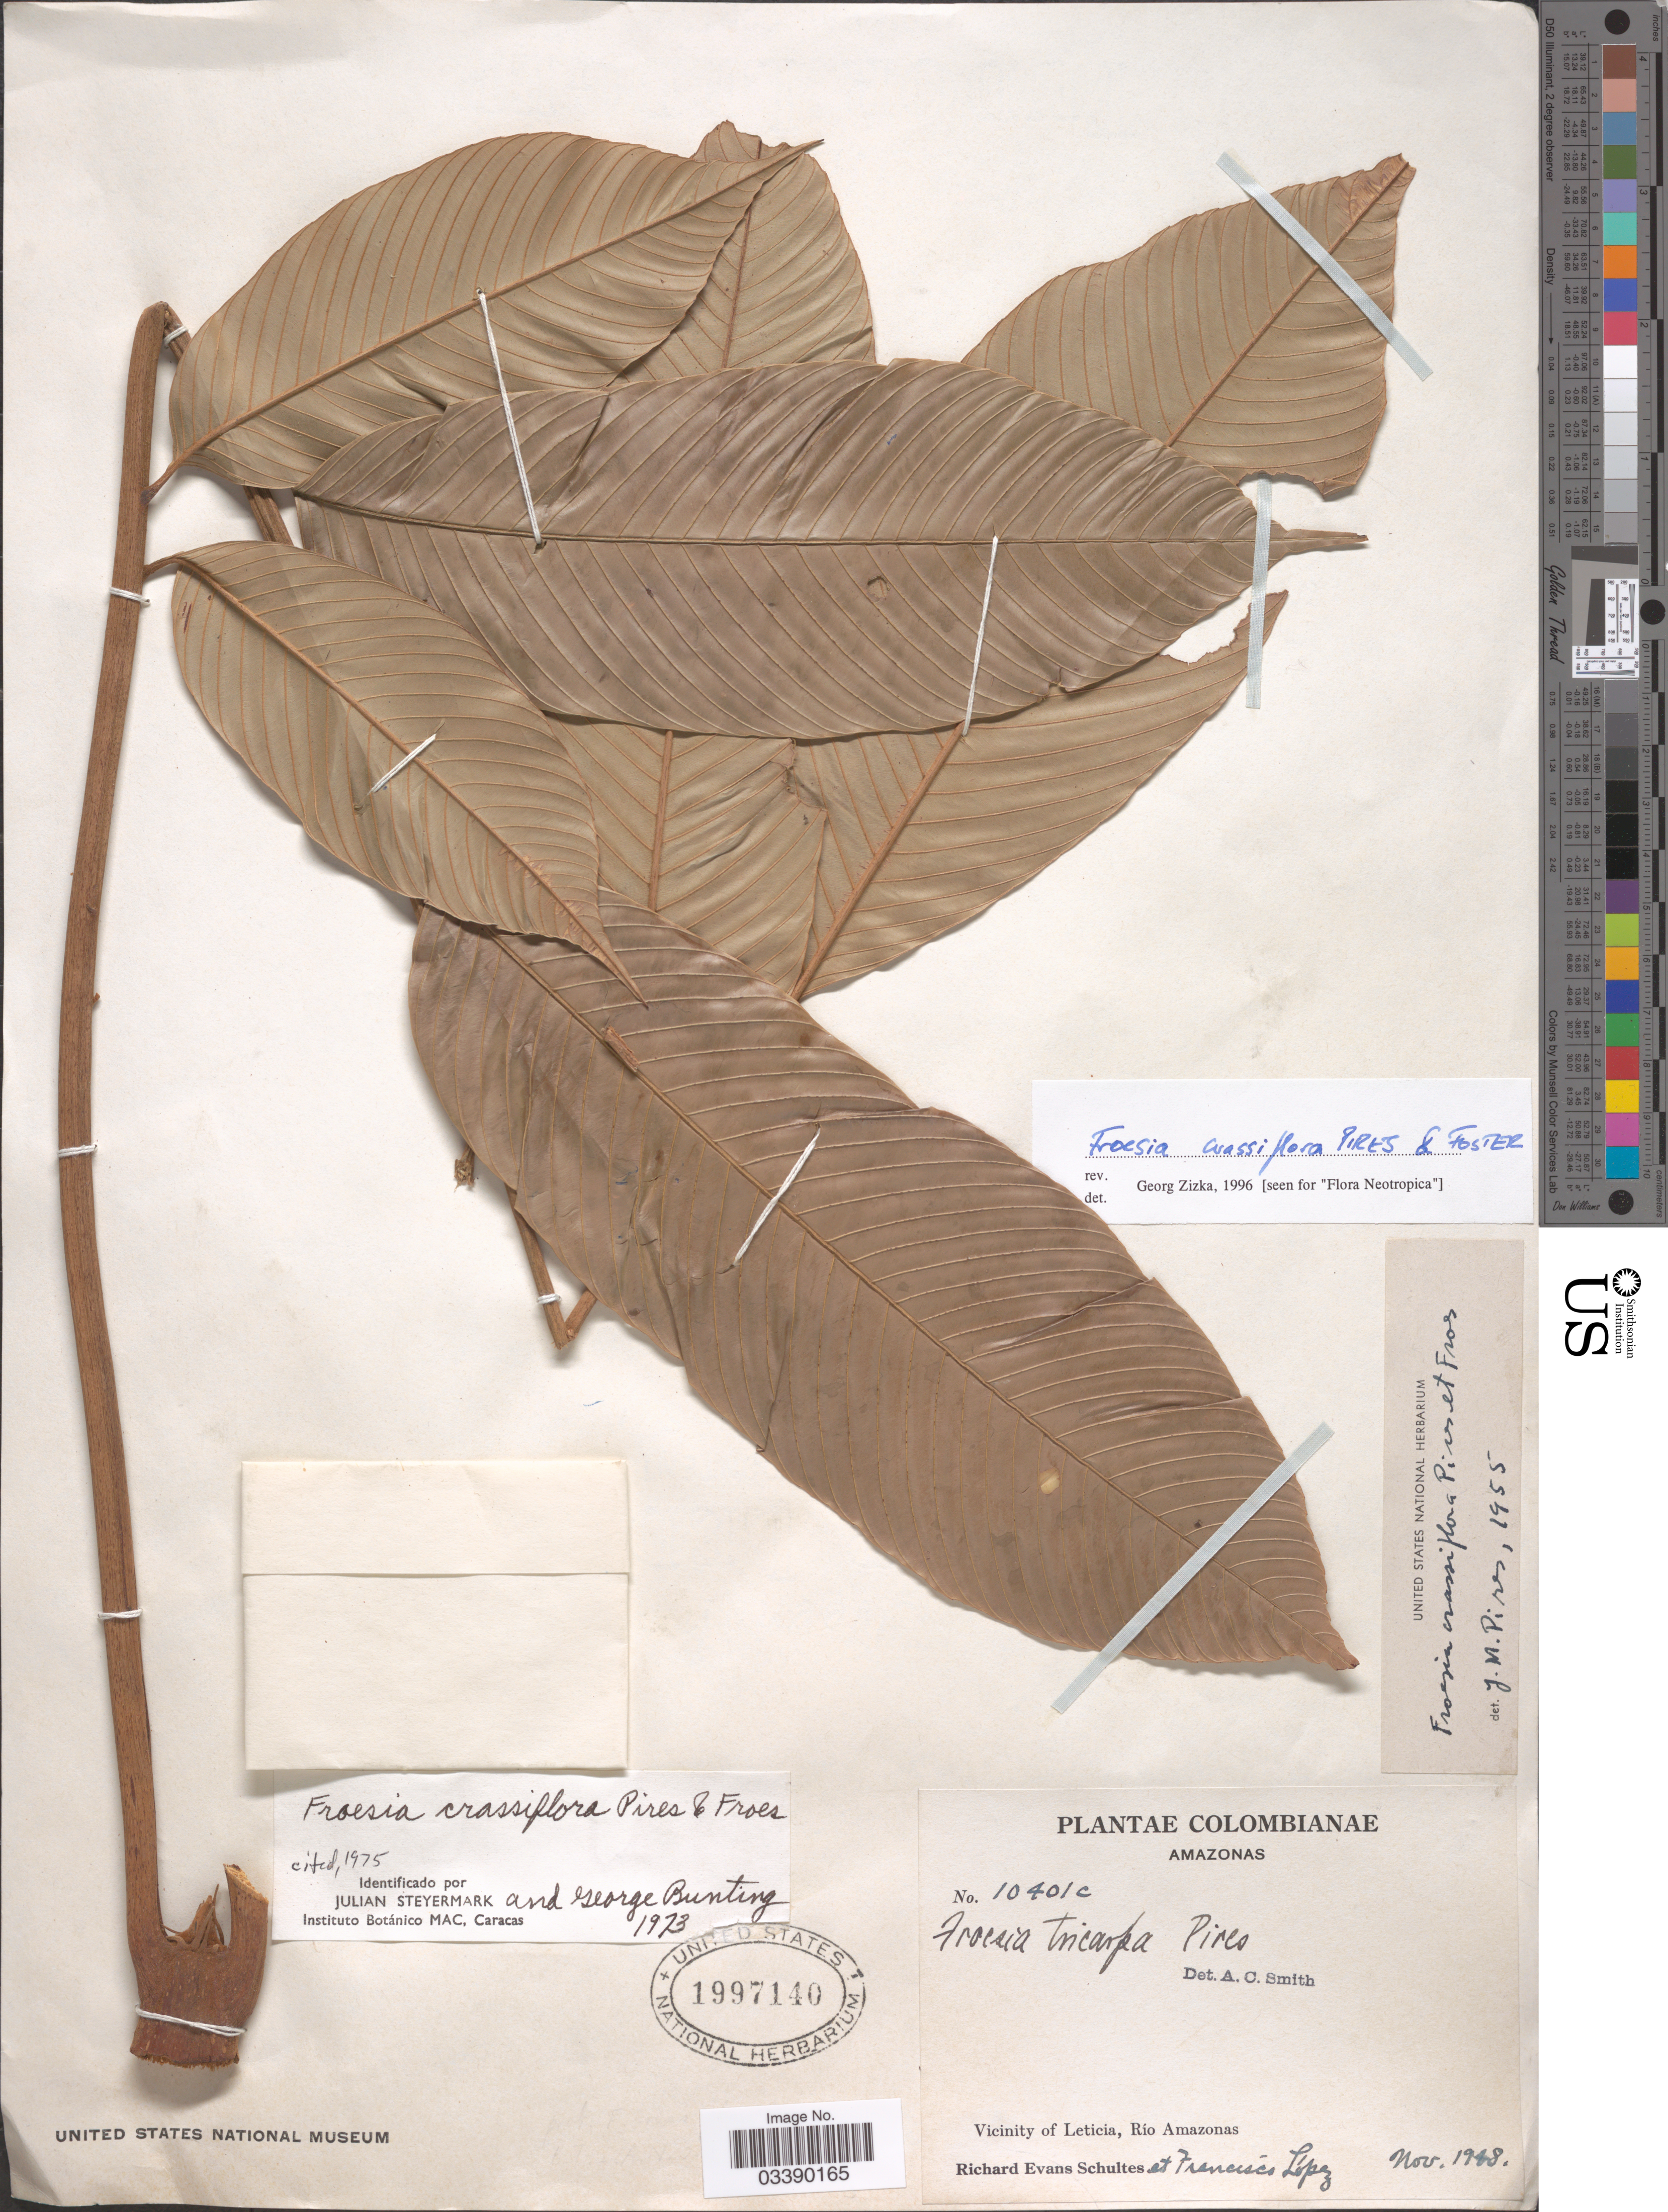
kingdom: Plantae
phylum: Tracheophyta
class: Magnoliopsida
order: Malpighiales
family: Quiinaceae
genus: Froesia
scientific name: Froesia crassiflora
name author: Pires & Fróes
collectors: R. E. Schultes & F. Lopéz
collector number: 10401c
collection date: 1948-11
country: Colombia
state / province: Amazônas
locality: Vicinity of Leticia, Río Amazonas.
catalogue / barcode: US 1997140